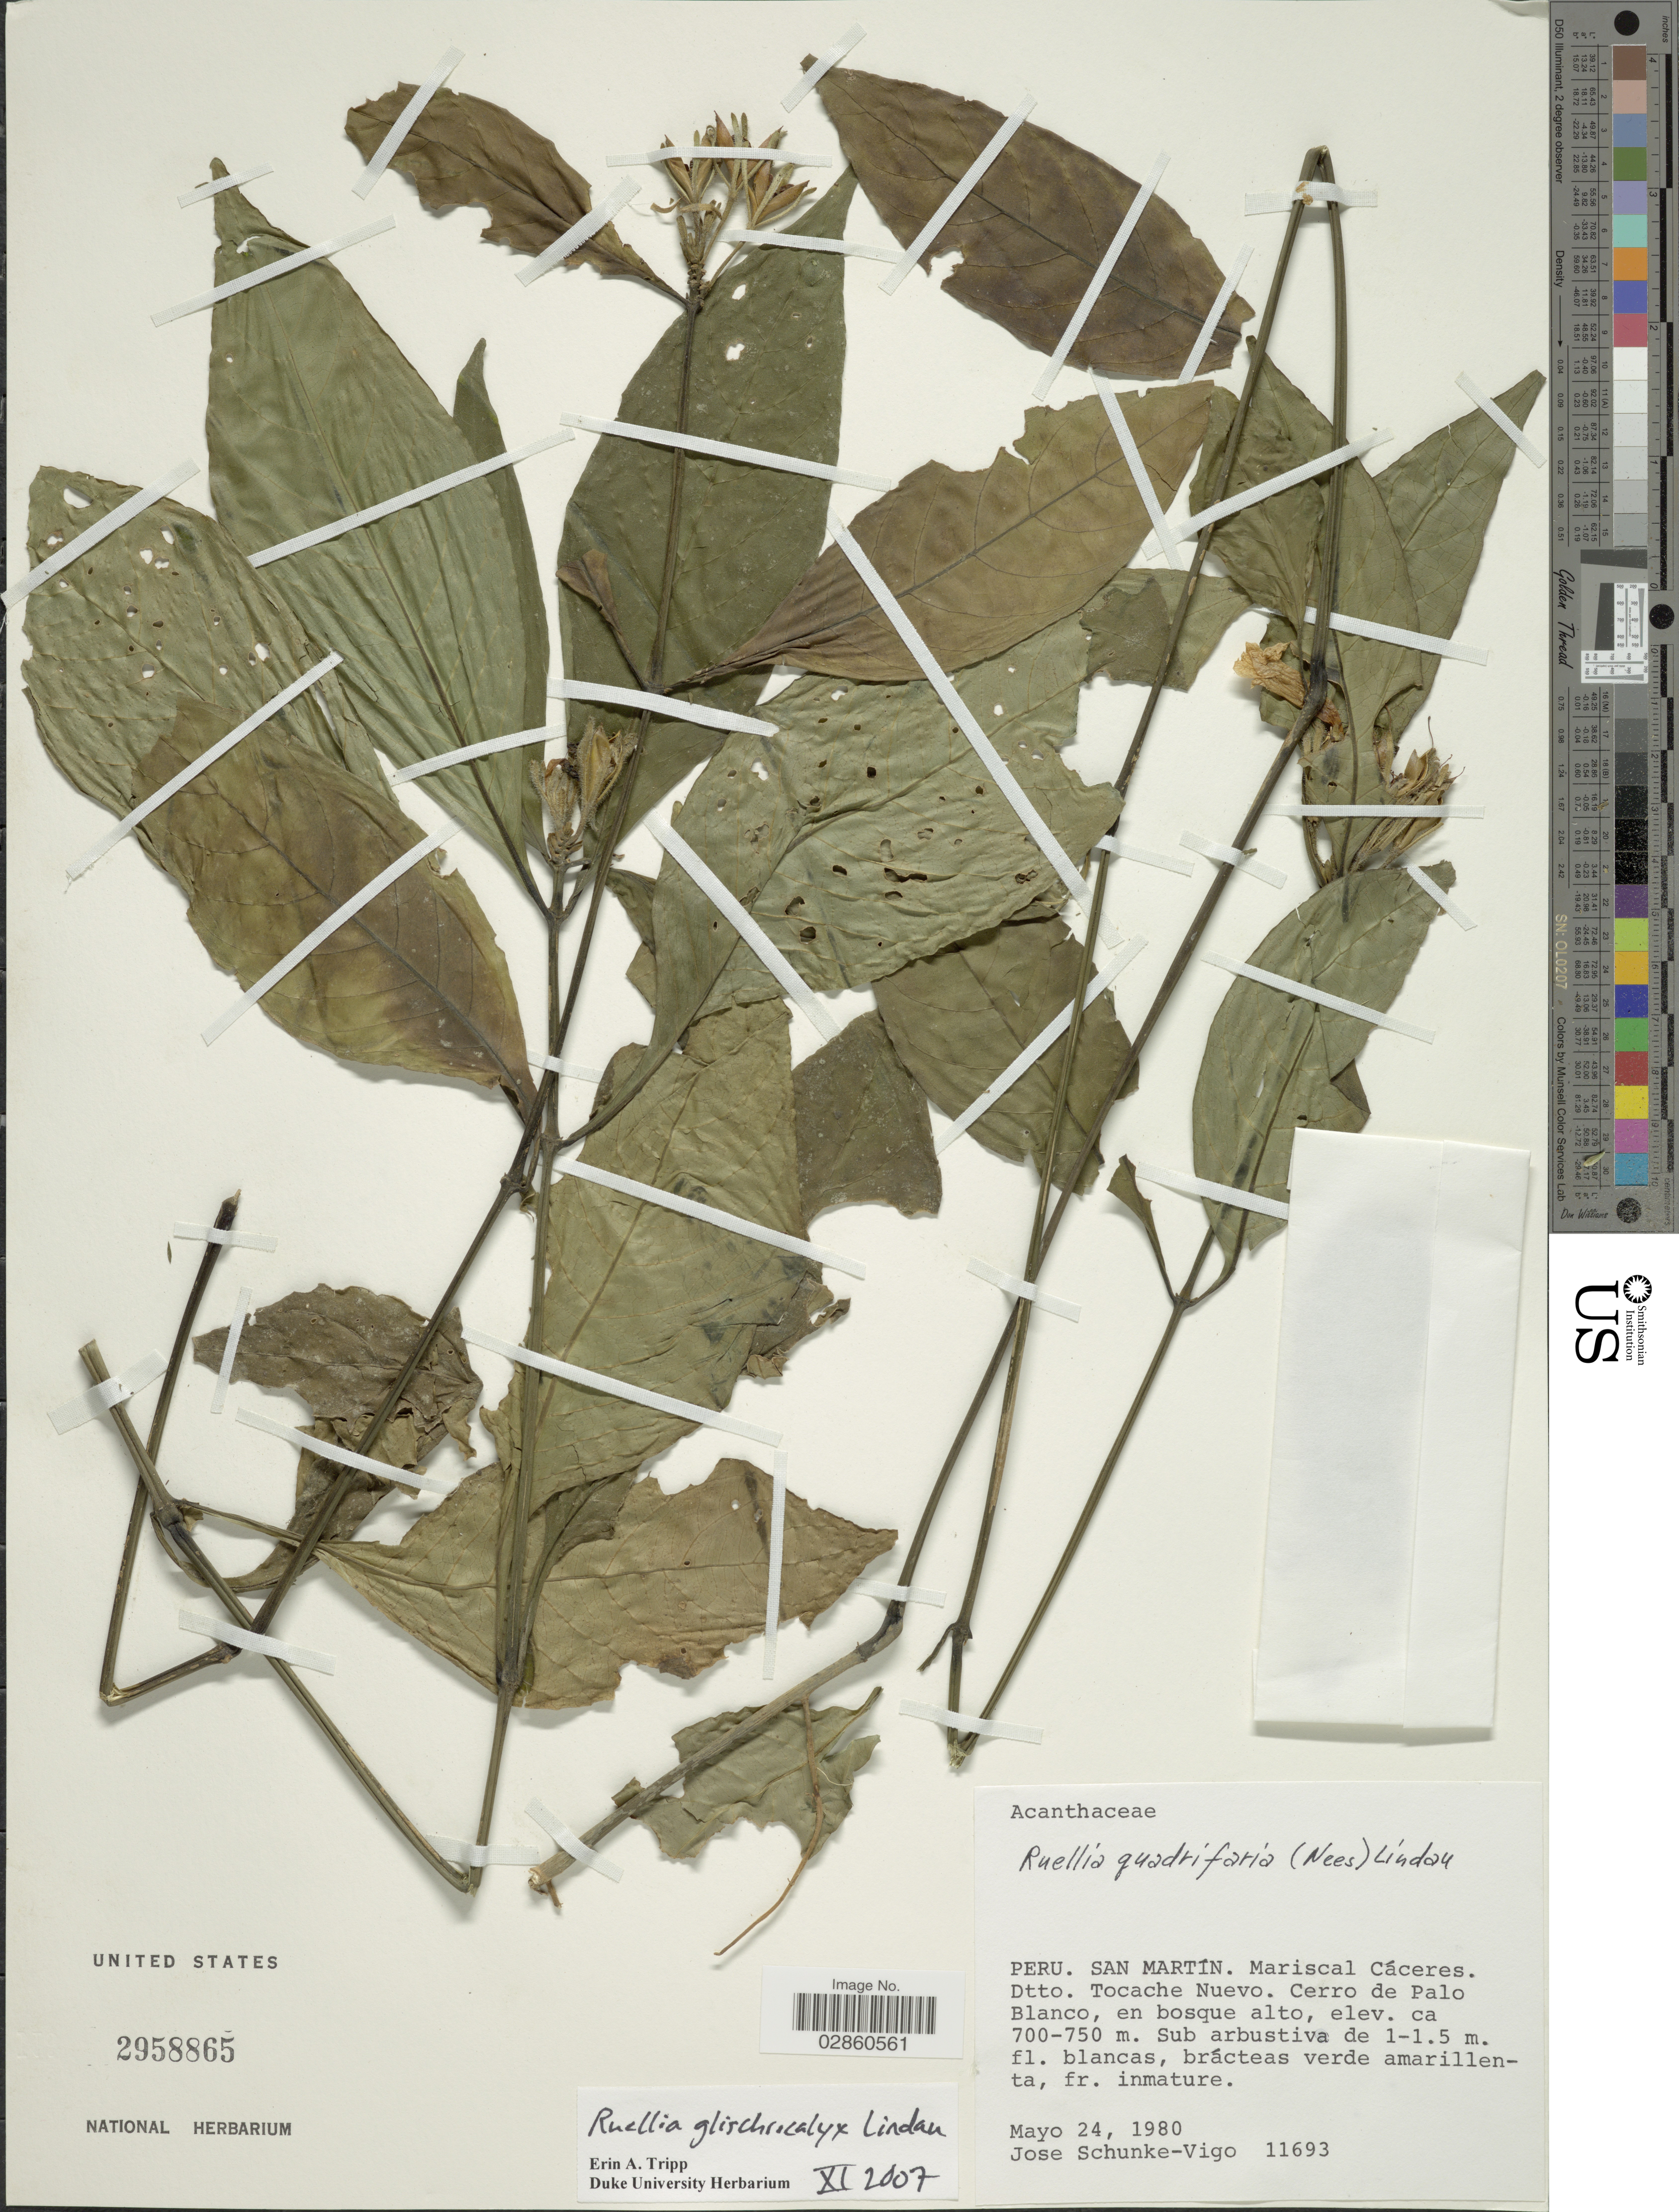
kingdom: Plantae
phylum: Tracheophyta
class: Magnoliopsida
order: Lamiales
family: Acanthaceae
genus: Ruellia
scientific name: Ruellia glischrocalyx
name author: Lindau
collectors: J. Schunke Vigo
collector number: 11693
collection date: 1980-05-24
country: Peru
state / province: San Martín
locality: Mariscal Cáceres. Dtto. Tocache Nuevo. Cerro de Palo Blanco, en bosque alto.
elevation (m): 700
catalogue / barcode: US 2958865